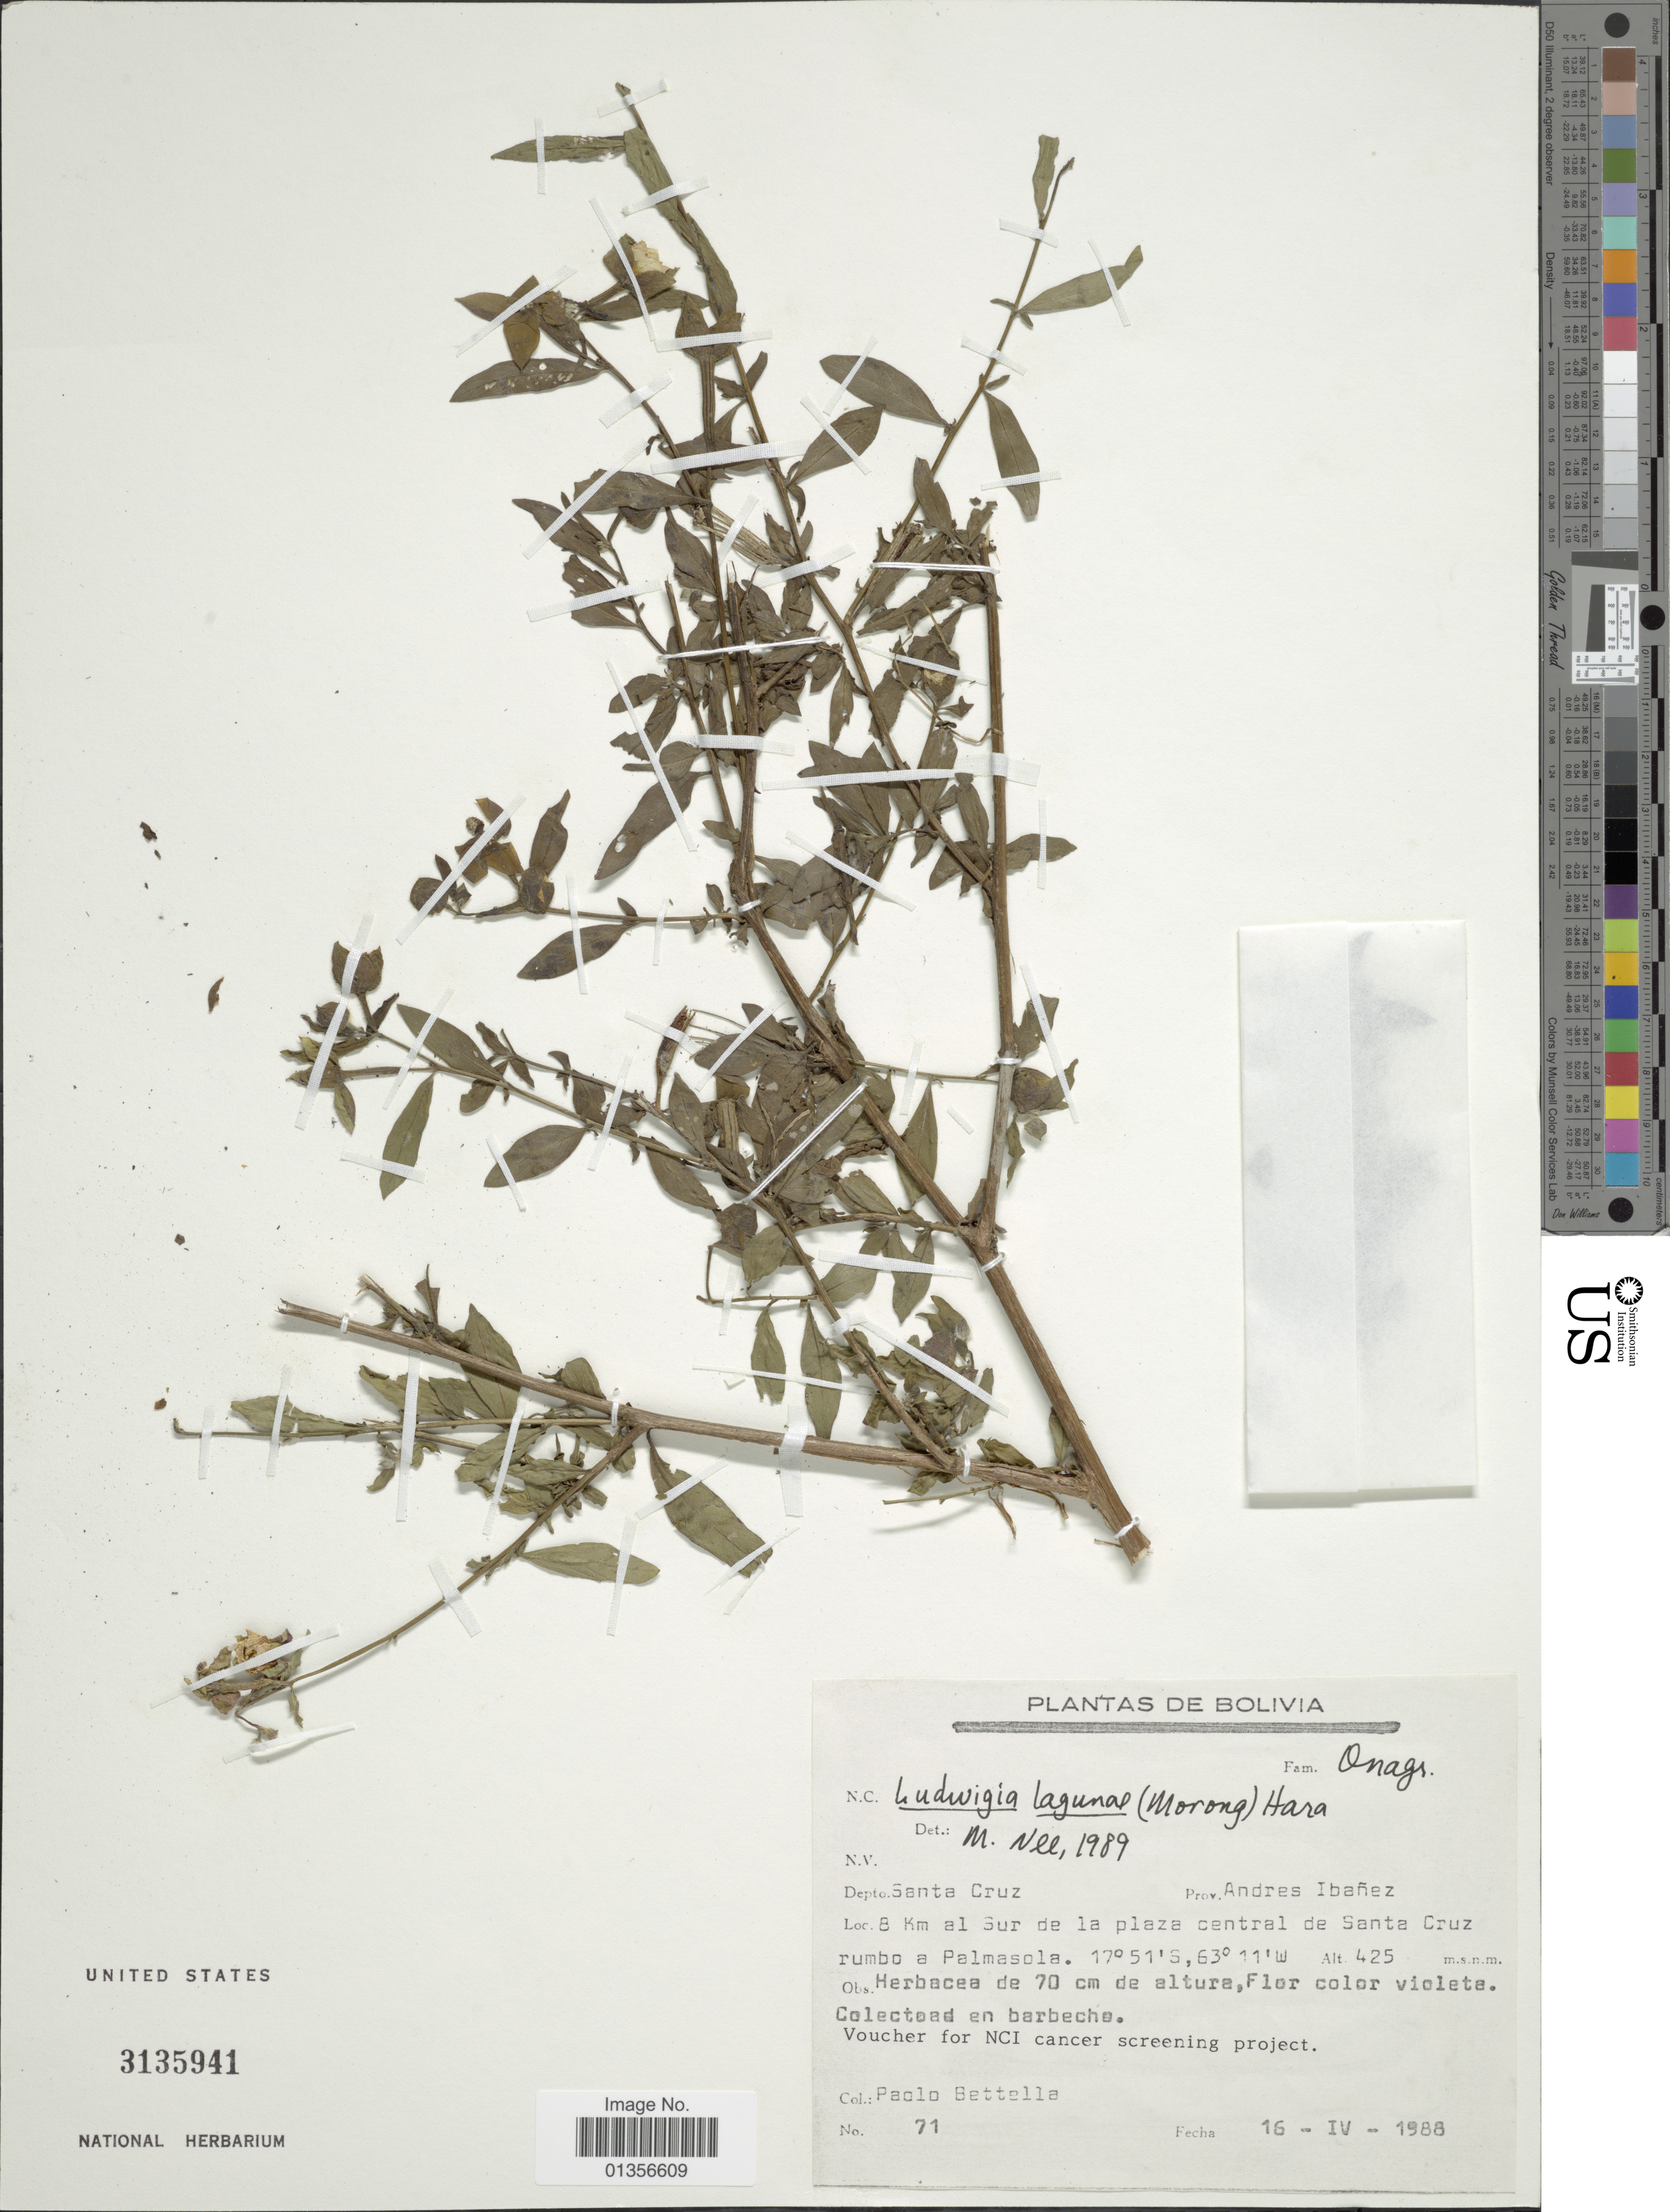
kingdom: Plantae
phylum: Tracheophyta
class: Magnoliopsida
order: Myrtales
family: Onagraceae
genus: Ludwigia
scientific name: Ludwigia lagunae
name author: (Morong) H. Hara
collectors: P. Betella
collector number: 71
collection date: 1988-04-16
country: Bolivia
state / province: Santa Cruz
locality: Prov. Andres Ibañez, 8 Km al Sur de la plaza central de Santa Cruz rumbo a Palmasola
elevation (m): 425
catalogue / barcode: US 3135941